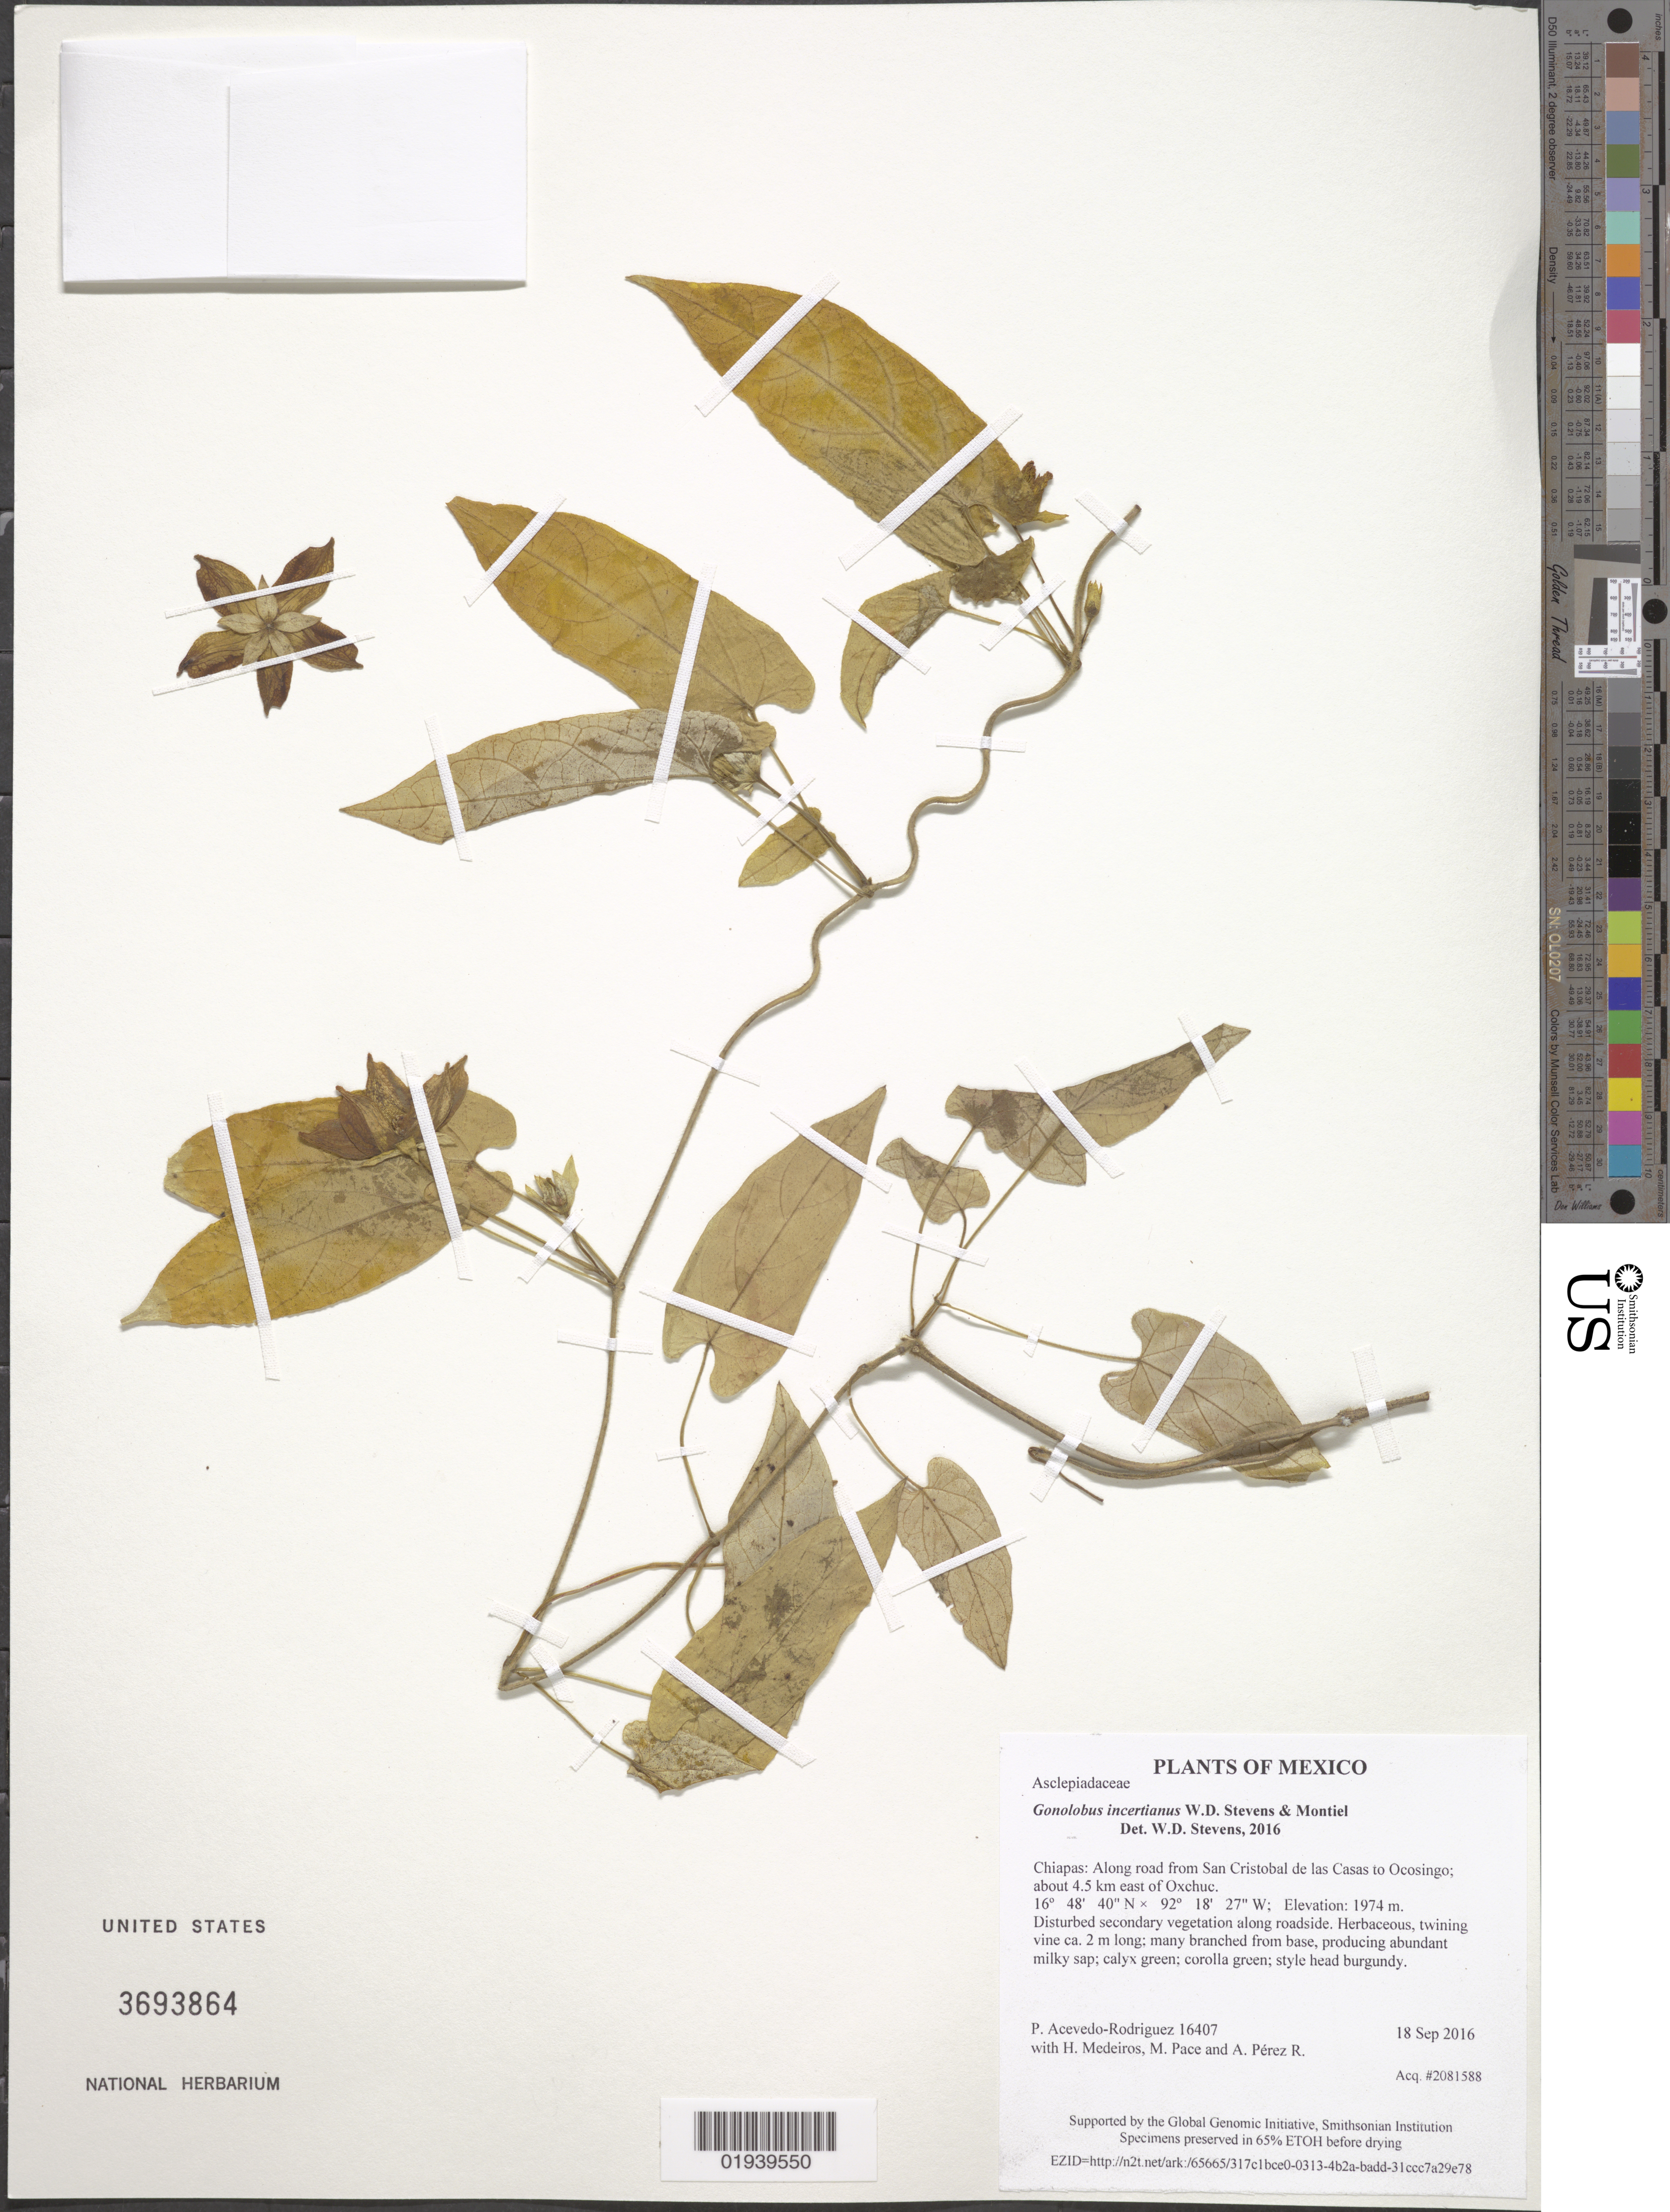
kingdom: Plantae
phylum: Tracheophyta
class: Magnoliopsida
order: Gentianales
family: Apocynaceae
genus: Gonolobus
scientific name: Gonolobus incerianus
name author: W.D. Stevens & Montiel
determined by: Stevens, W. Douglas, Missouri Botanical Garden (MO)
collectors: P. Acevedo-Rodr., H. Medeiros, M. R. Pace & A. Pérez R.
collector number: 16407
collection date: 2016-09-18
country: Mexico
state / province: Chiapas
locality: Along road from San Cristobal de las Casas to Ocosingo; about 4.5 km east of Oxchuc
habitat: disturbed secondary vegetation along roadside.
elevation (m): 1974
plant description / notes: US, NY, K, MO, F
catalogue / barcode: US 3693864